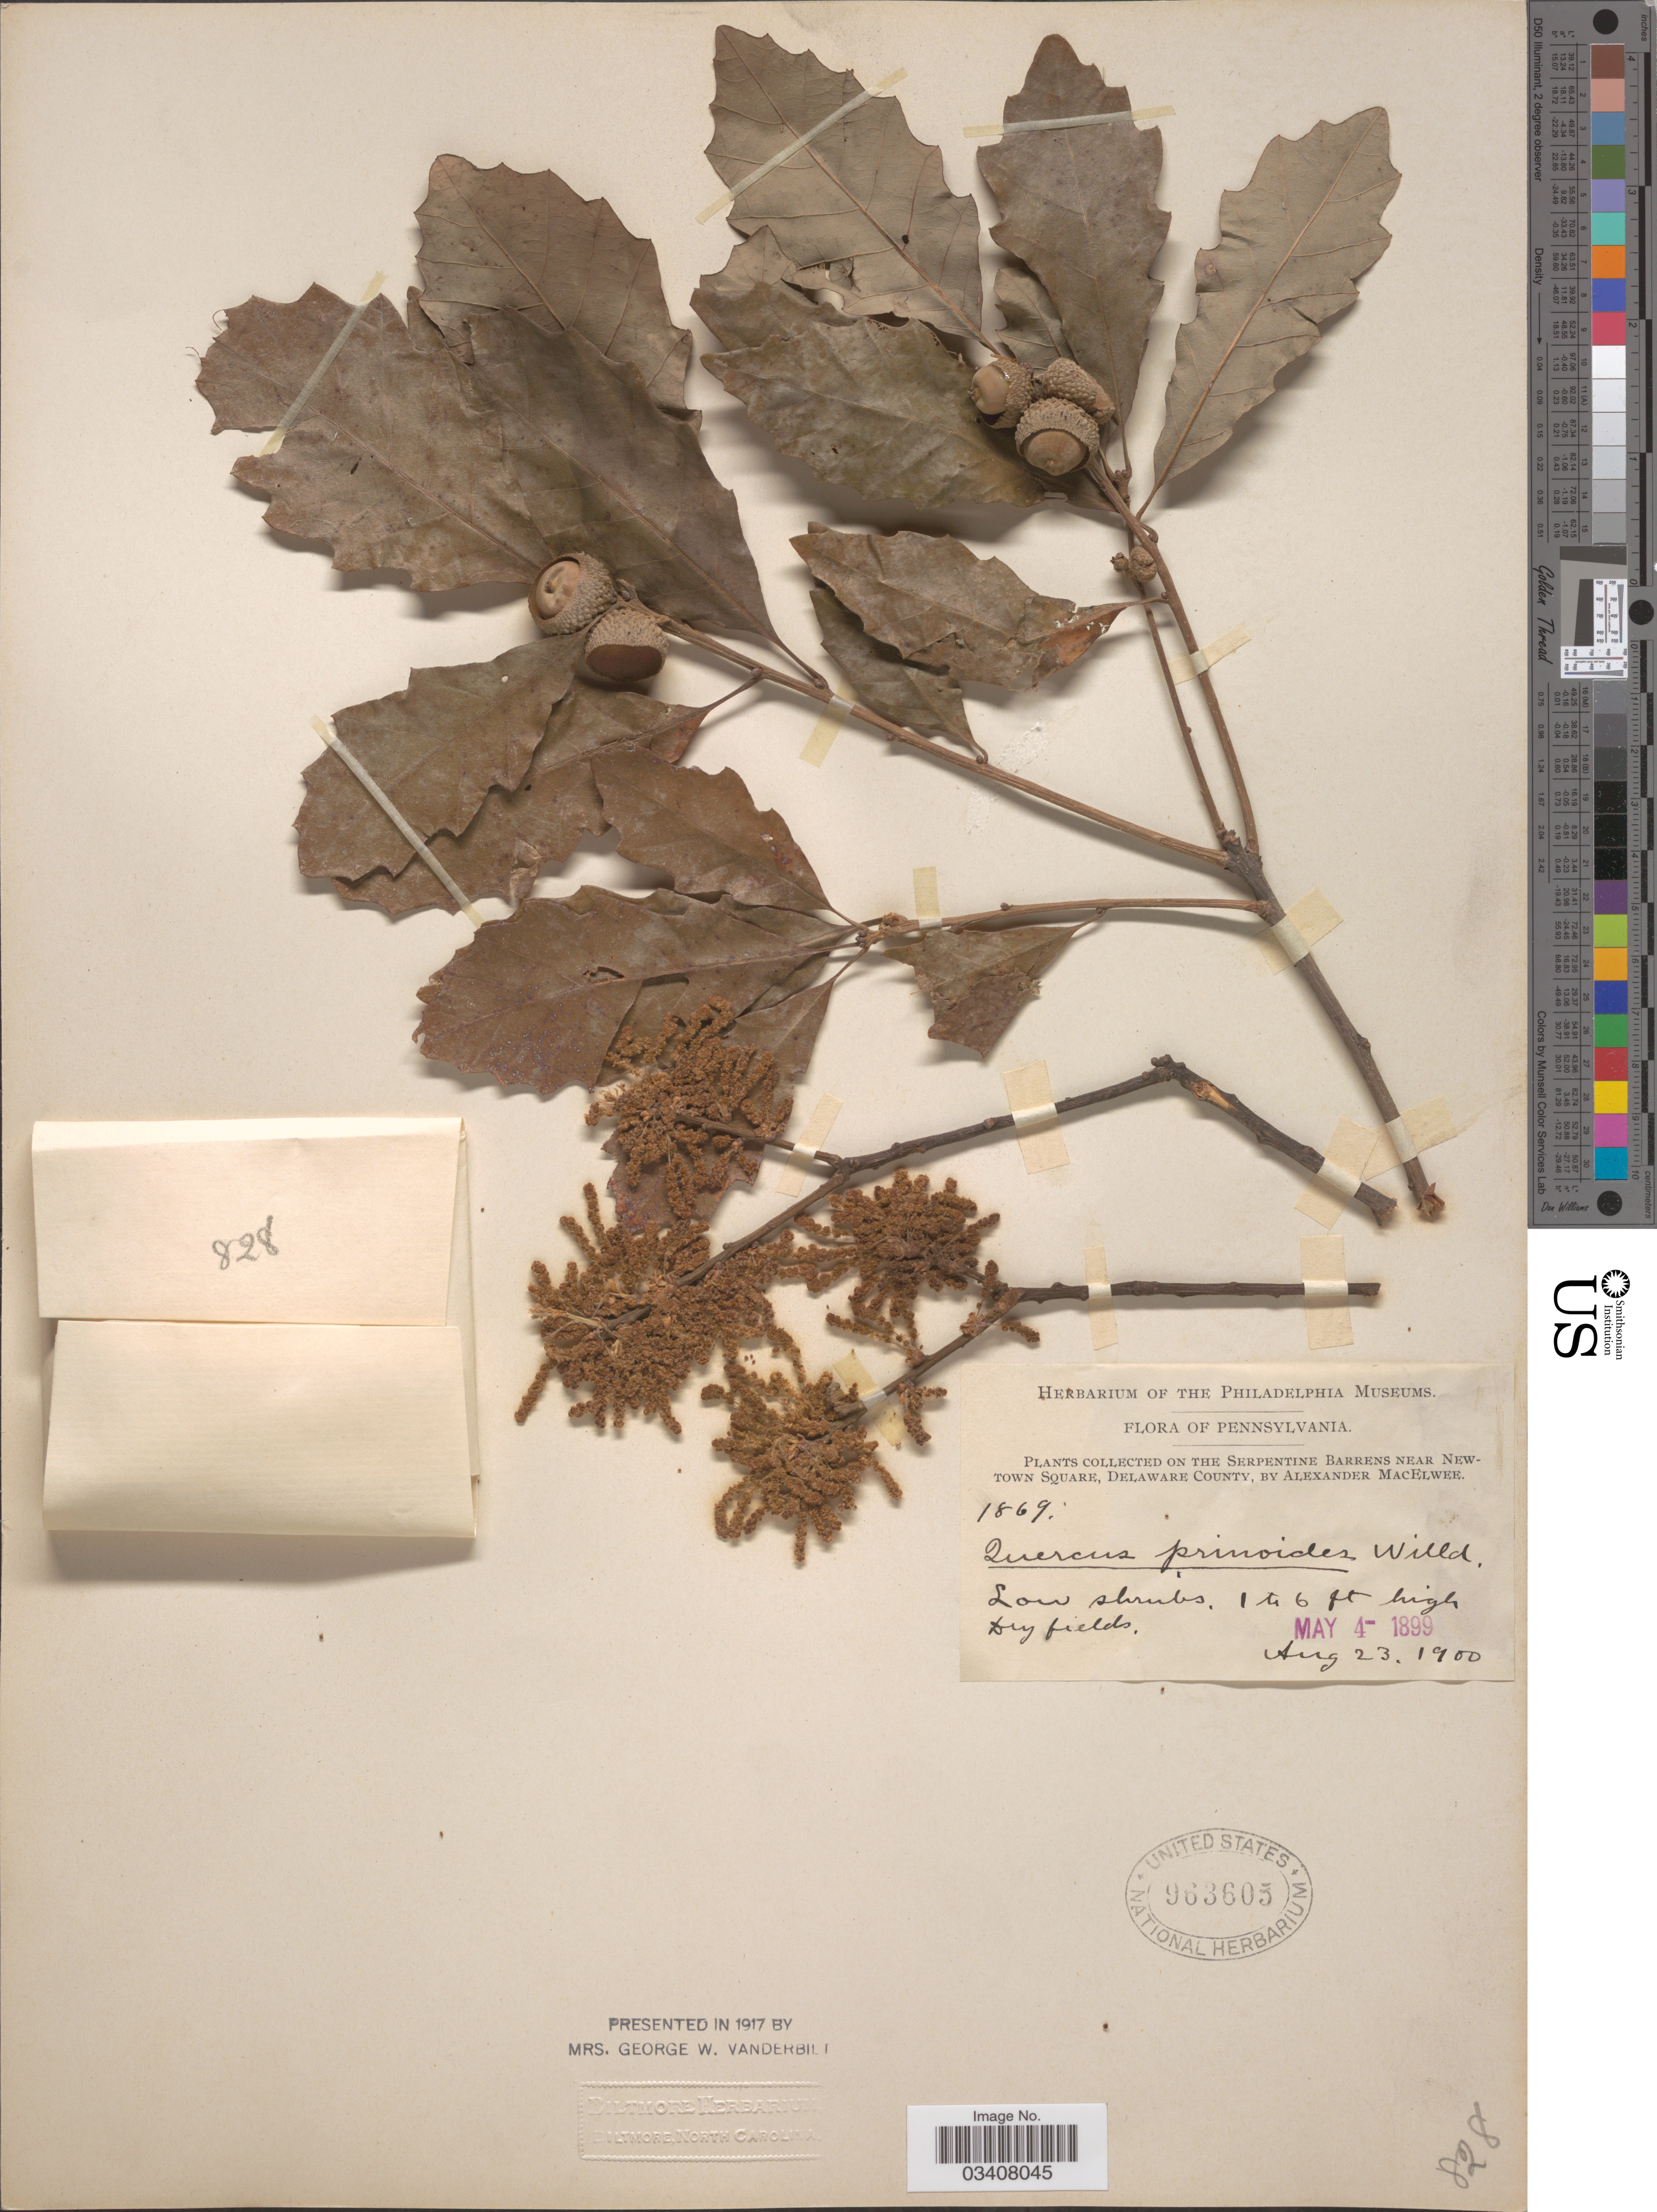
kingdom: Plantae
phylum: Tracheophyta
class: Magnoliopsida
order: Fagales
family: Fagaceae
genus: Quercus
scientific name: Quercus prinoides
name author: Willd.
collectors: A. MacElwee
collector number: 1869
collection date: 1900-08-23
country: United States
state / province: Pennsylvania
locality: On The Serpentine Barrens near Newtown Square, Delaware County.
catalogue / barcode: US 963605